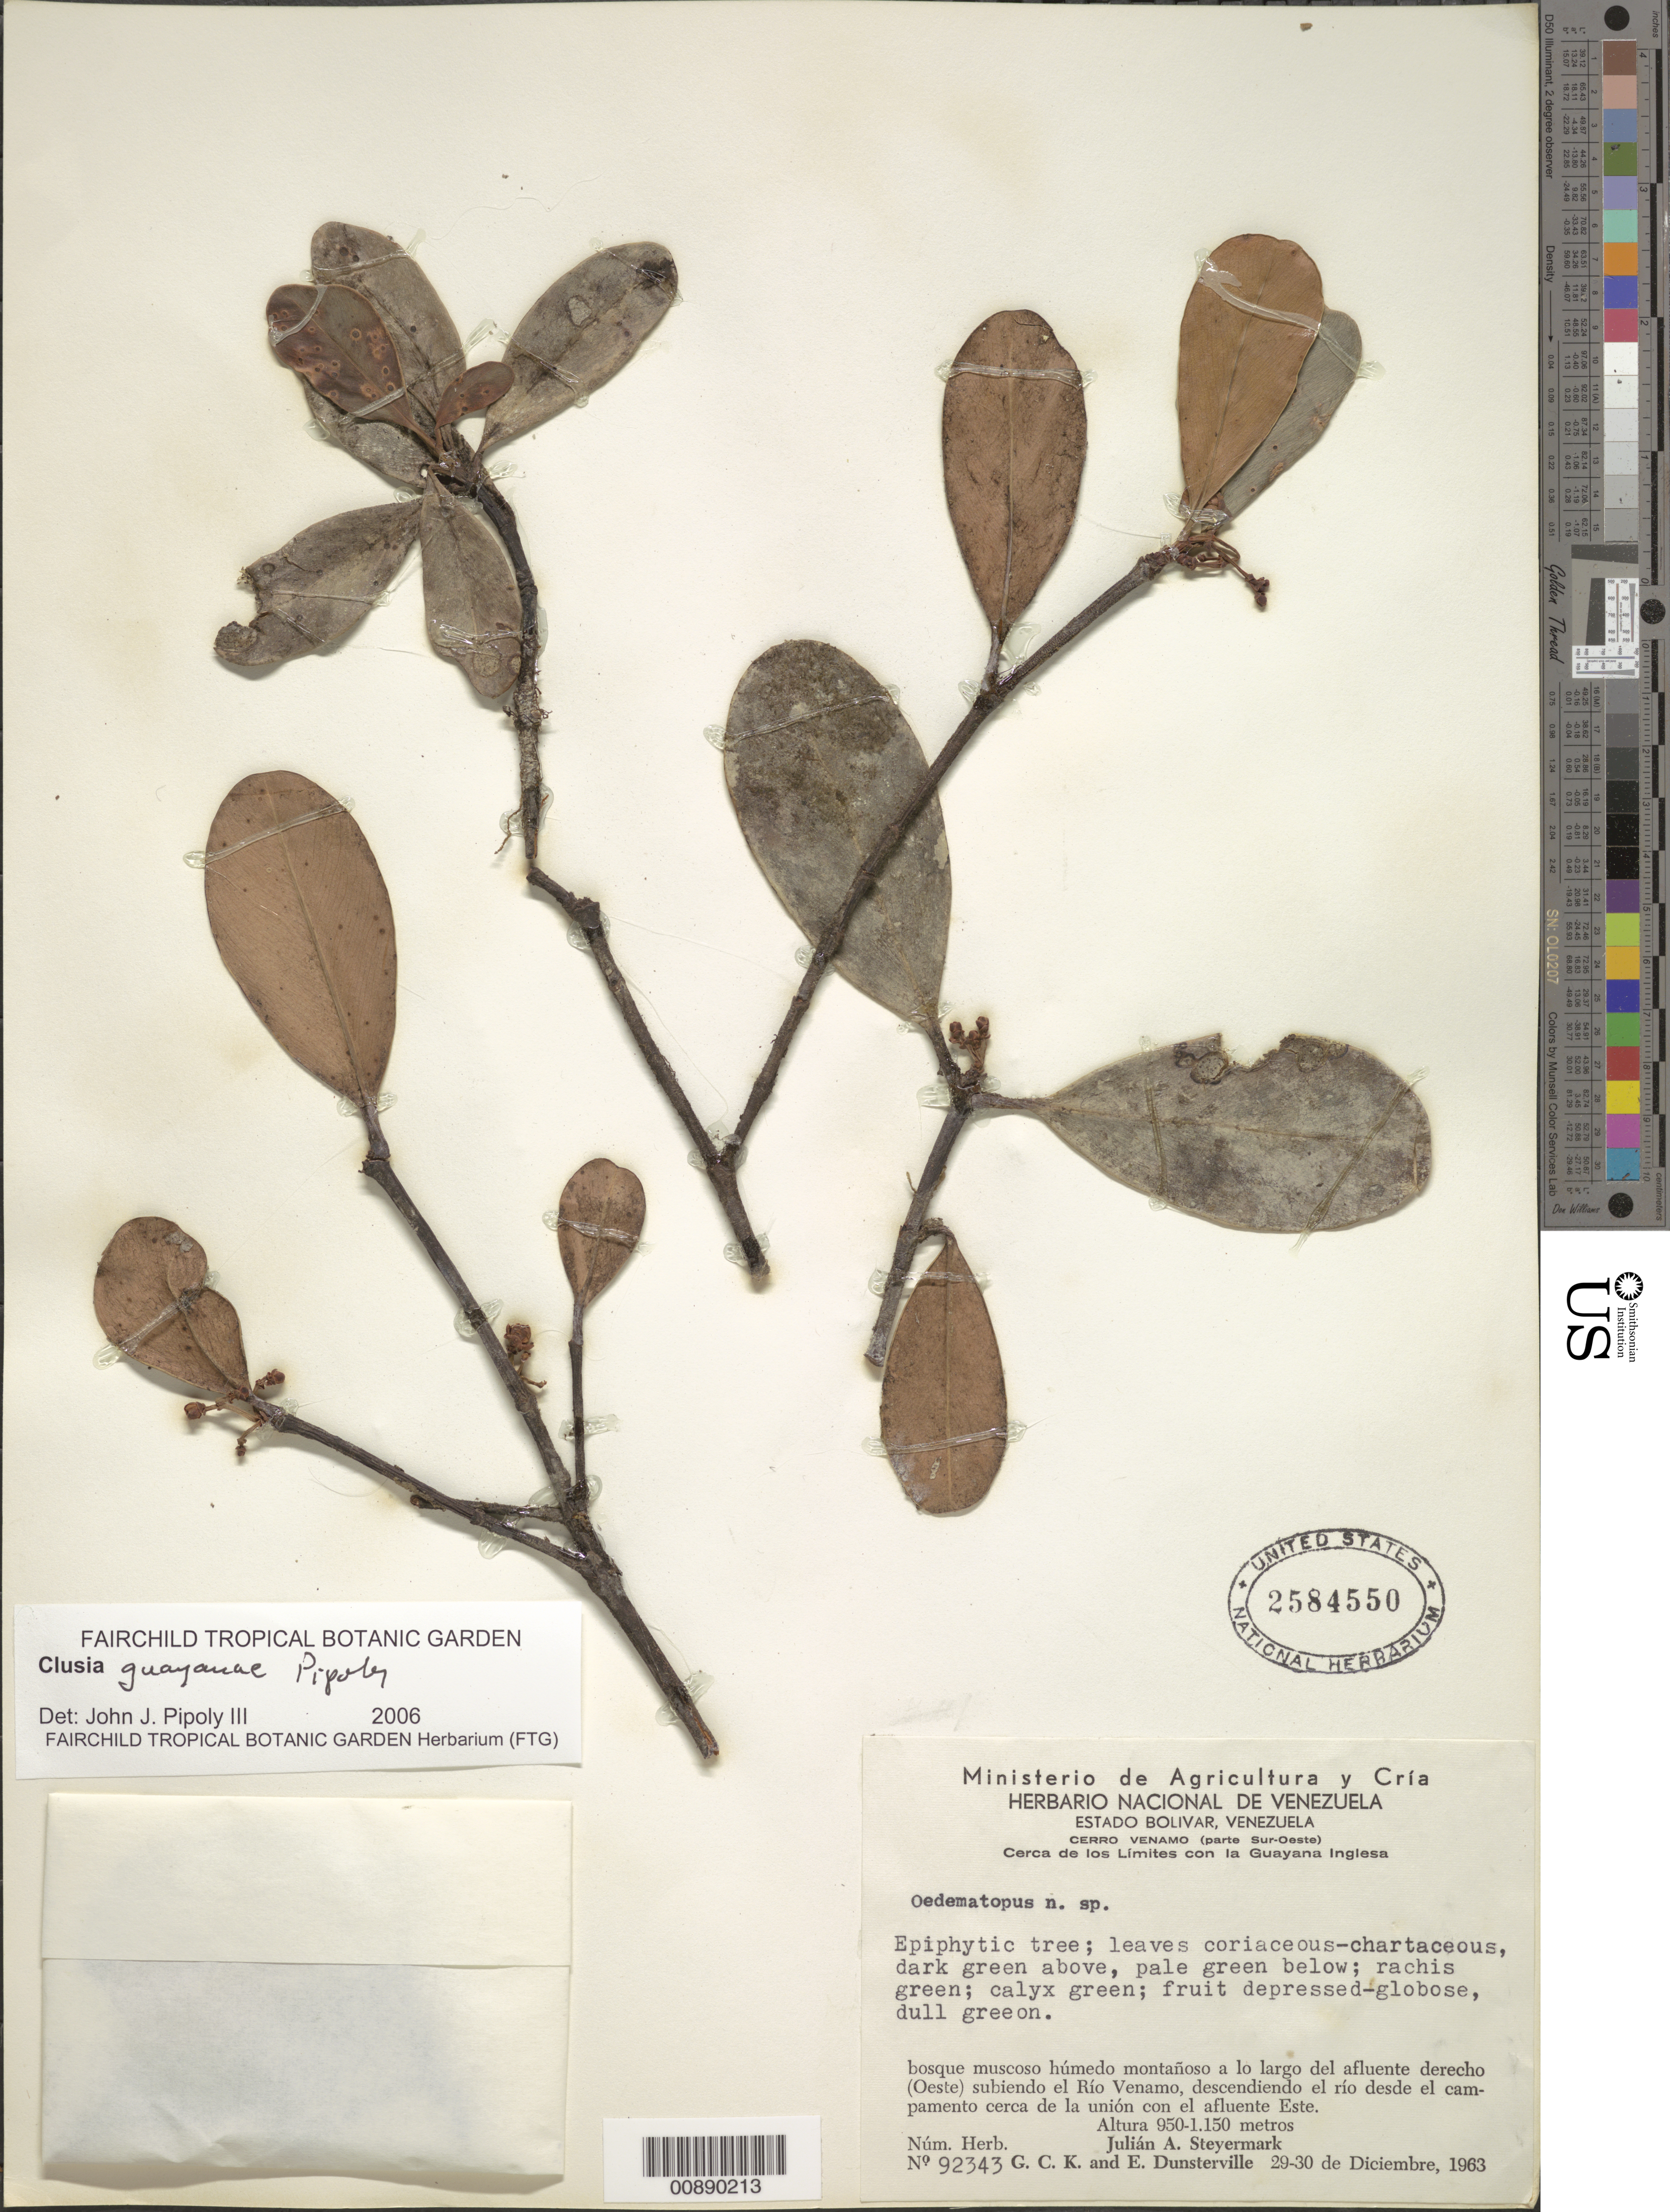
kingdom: Plantae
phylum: Tracheophyta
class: Magnoliopsida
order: Malpighiales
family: Clusiaceae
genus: Clusia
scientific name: Clusia guayanae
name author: Pipoly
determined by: Pipoly, J. J., III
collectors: J. Steyermark, G. C. K. Dunsterville & E. Dunsterville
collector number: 92343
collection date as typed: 29-Dec-63 to 30-Dec-63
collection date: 1963-12-29/1963-12-30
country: Venezuela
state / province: Bolívar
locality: Cerro Venamo, Río Venamo, cerca de los limites con Guayana Inglesa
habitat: Bosque muscoso húmedo montañoso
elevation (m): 950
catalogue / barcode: US 2584550